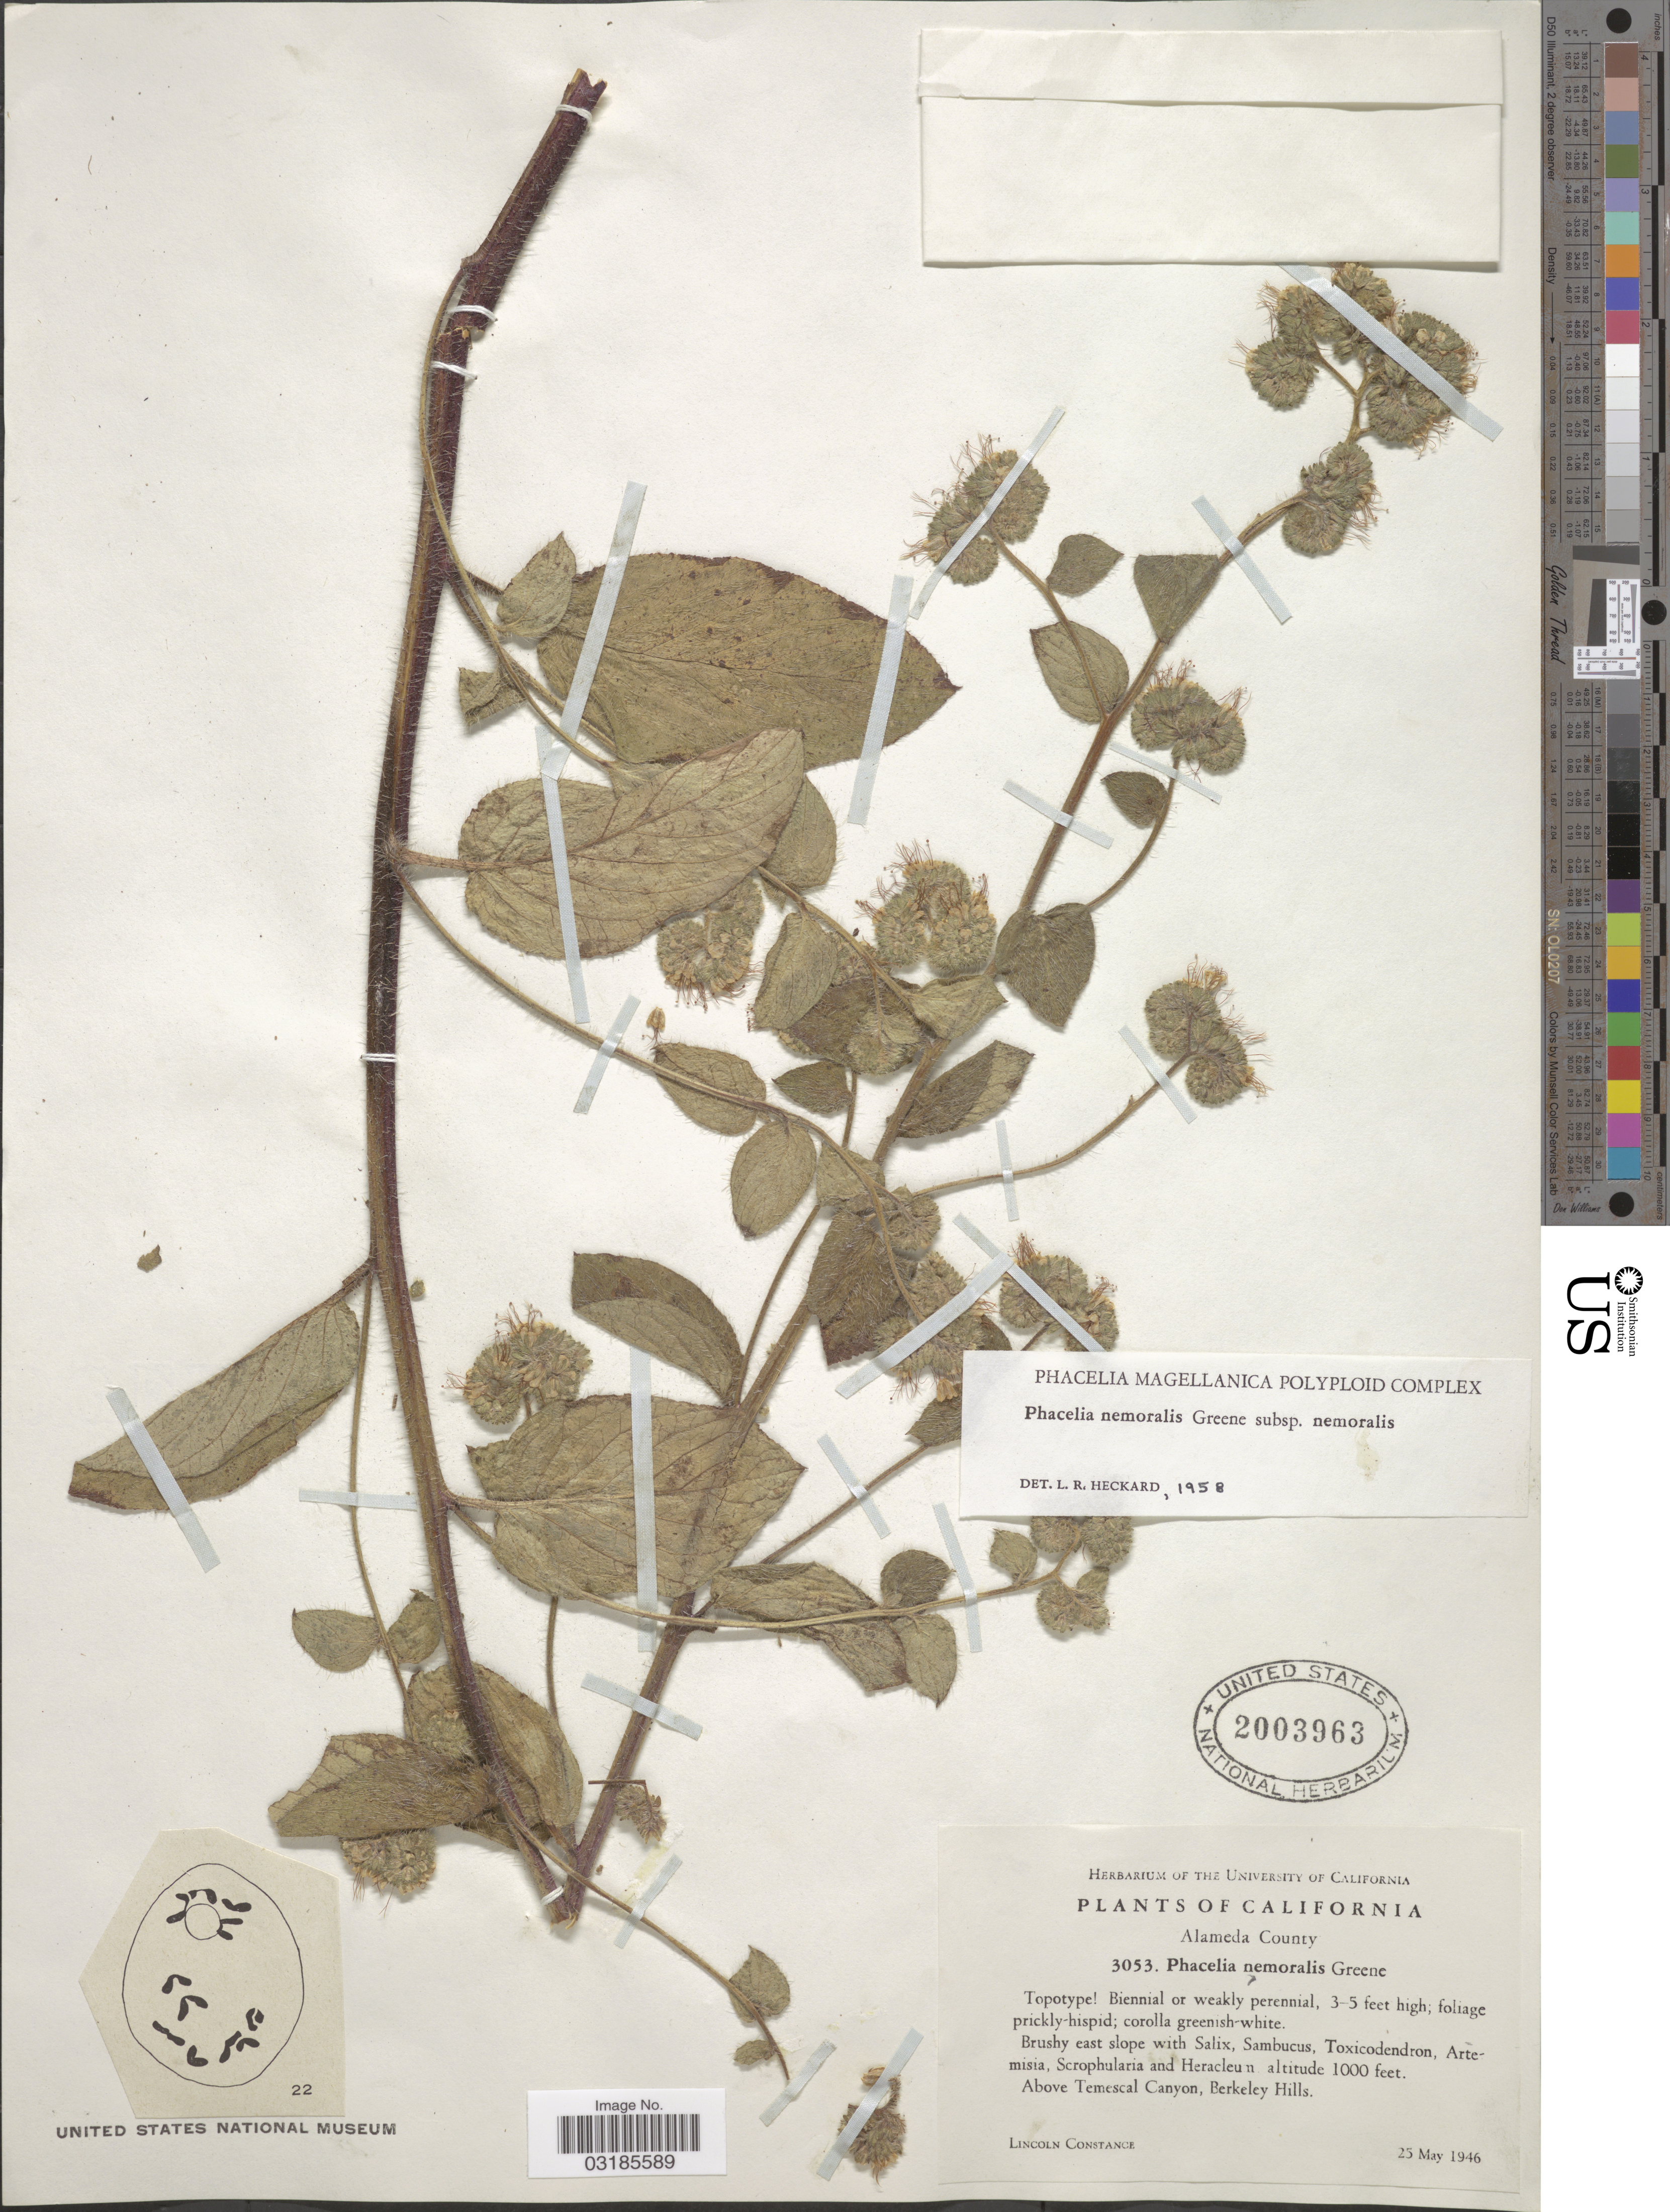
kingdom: Plantae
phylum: Tracheophyta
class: Magnoliopsida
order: Boraginales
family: Hydrophyllaceae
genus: Phacelia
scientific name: Phacelia nemoralis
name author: S.W. Greene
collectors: L. Constance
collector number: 3053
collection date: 1946-05-25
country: United States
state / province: California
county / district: Alameda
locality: Alameda County, Above Temescal Canyon, Berkeley Hills.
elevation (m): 305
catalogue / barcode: US 2003963